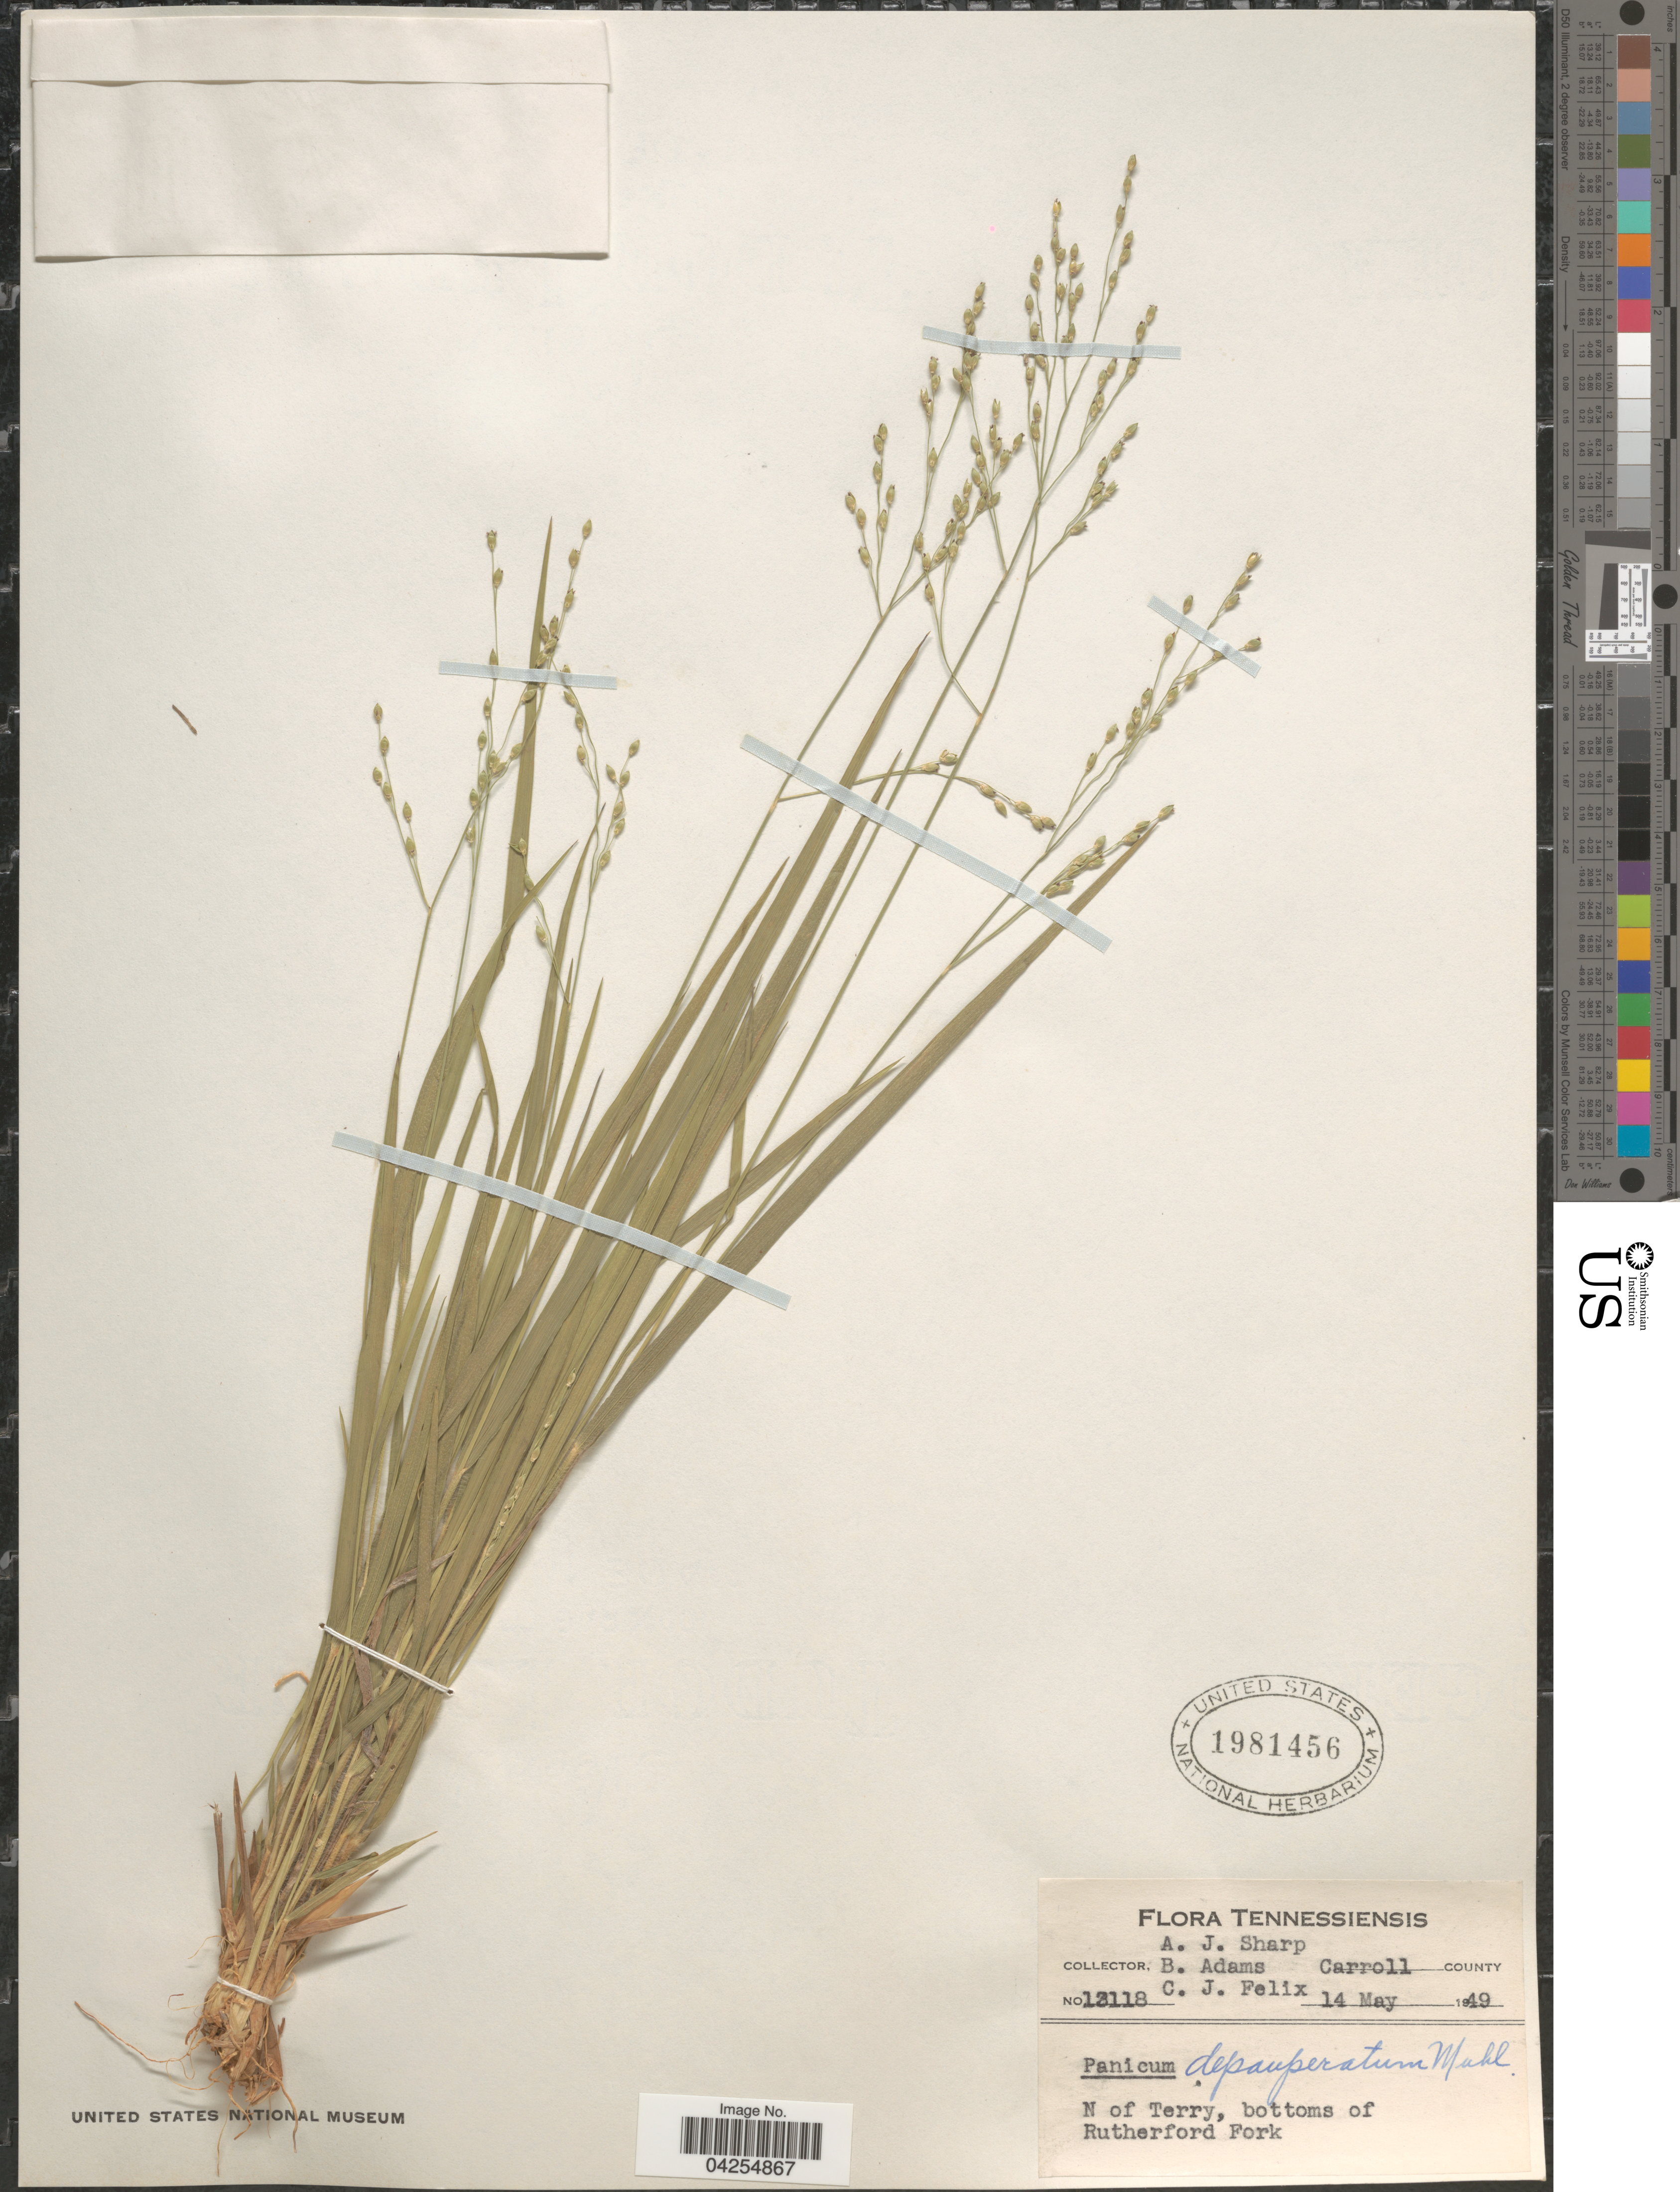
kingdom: Plantae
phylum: Tracheophyta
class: Liliopsida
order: Poales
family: Poaceae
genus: Dichanthelium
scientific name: Dichanthelium depauperatum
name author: (Muhl.) Gould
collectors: A. J. Sharp, B. Adams & C. Felix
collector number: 13118*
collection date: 1949-05-14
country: United States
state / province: Tennessee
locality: Carroll County. N of Terry, bottoms of Rutherford Fork.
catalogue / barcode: US 1981456